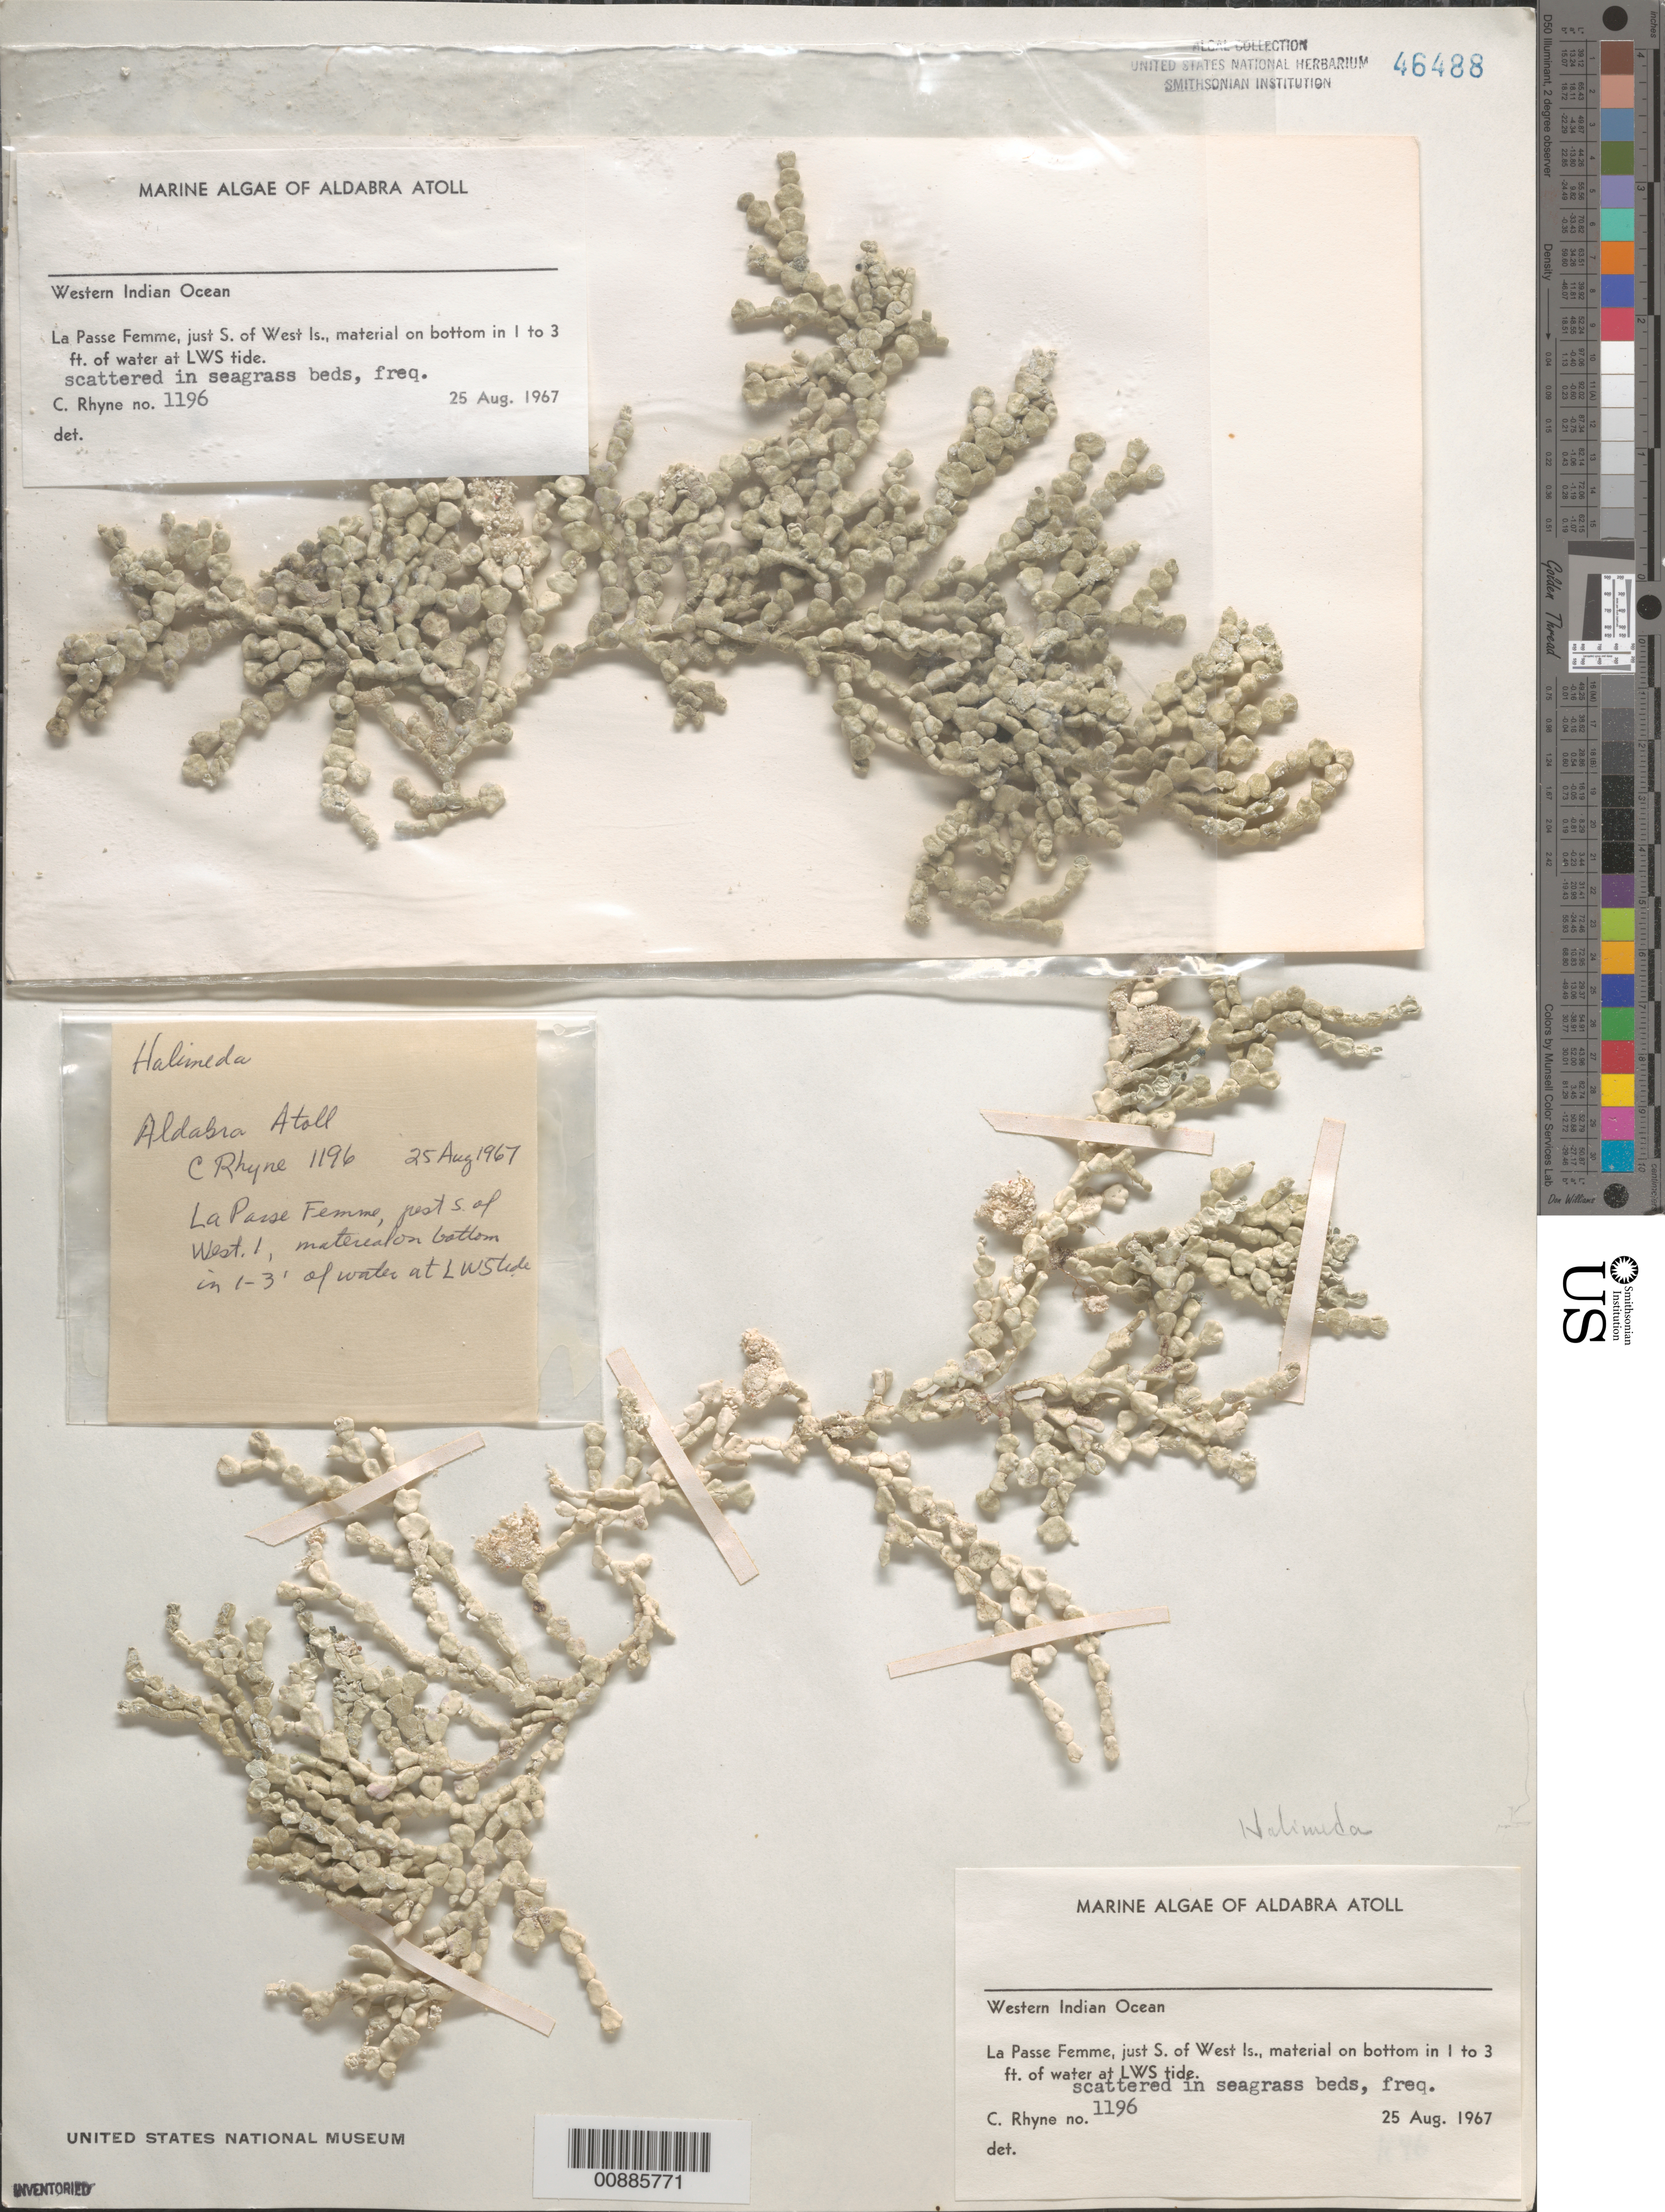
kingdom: Plantae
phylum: Chlorophyta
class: Ulvophyceae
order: Bryopsidales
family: Halimedaceae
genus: Halimeda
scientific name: Halimeda sp.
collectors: C. Rhyne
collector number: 1196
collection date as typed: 25 Aug 1967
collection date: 1967-08-25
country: Seychelles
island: Aldabra Atoll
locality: West Islet, La Passe Femme, just south of West Island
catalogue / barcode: US 46488